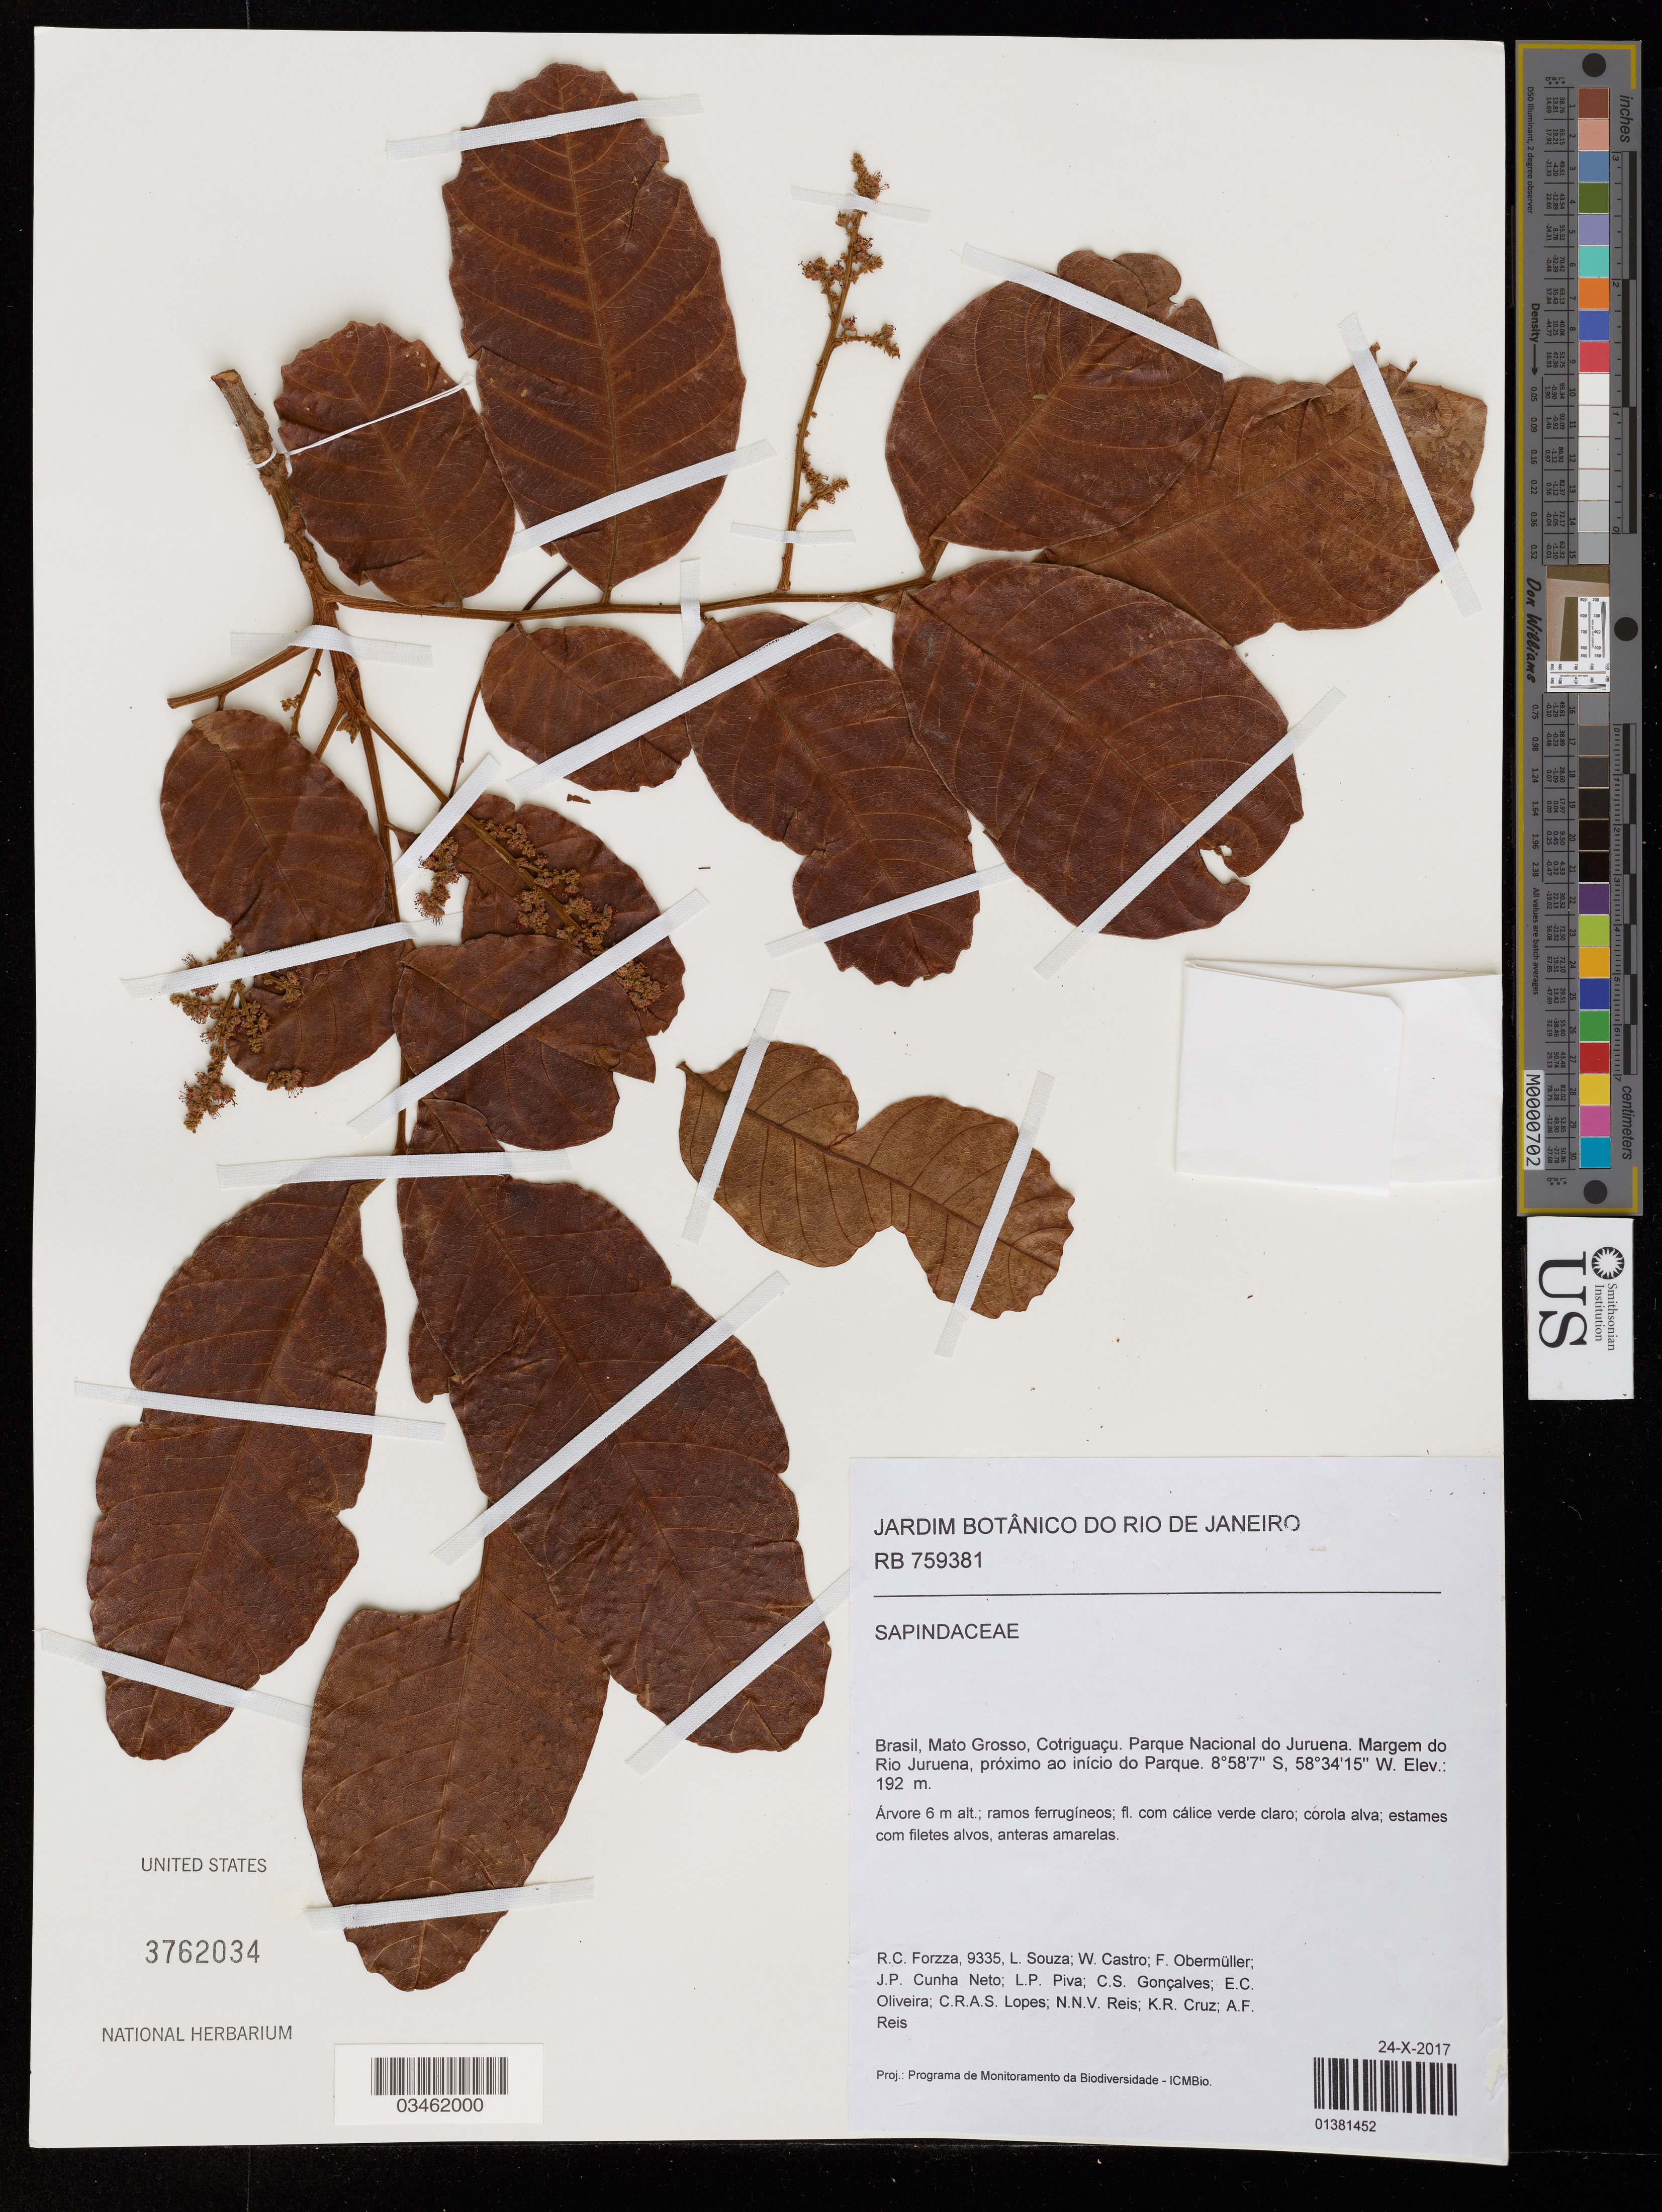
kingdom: Plantae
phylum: Tracheophyta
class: Magnoliopsida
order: Sapindales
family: Sapindaceae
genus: Cupania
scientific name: Cupania rubiginosa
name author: (Poir.) Radlk.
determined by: Acevedo-Rodriguez, P., (US), Smithsonian Institution - National Museum of Natural History (UNITED STATES)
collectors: R. C. Forzza, L. Souza, W. Castro, F. A. Obermuller & et al.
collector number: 9335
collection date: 2017-10-24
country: Brazil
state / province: Mato Grosso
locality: Cotriguaçu. Parque Nacional do Juruena. Margem do Rio Juruena, próximo ao início do Parque.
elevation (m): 192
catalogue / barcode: US 3762034